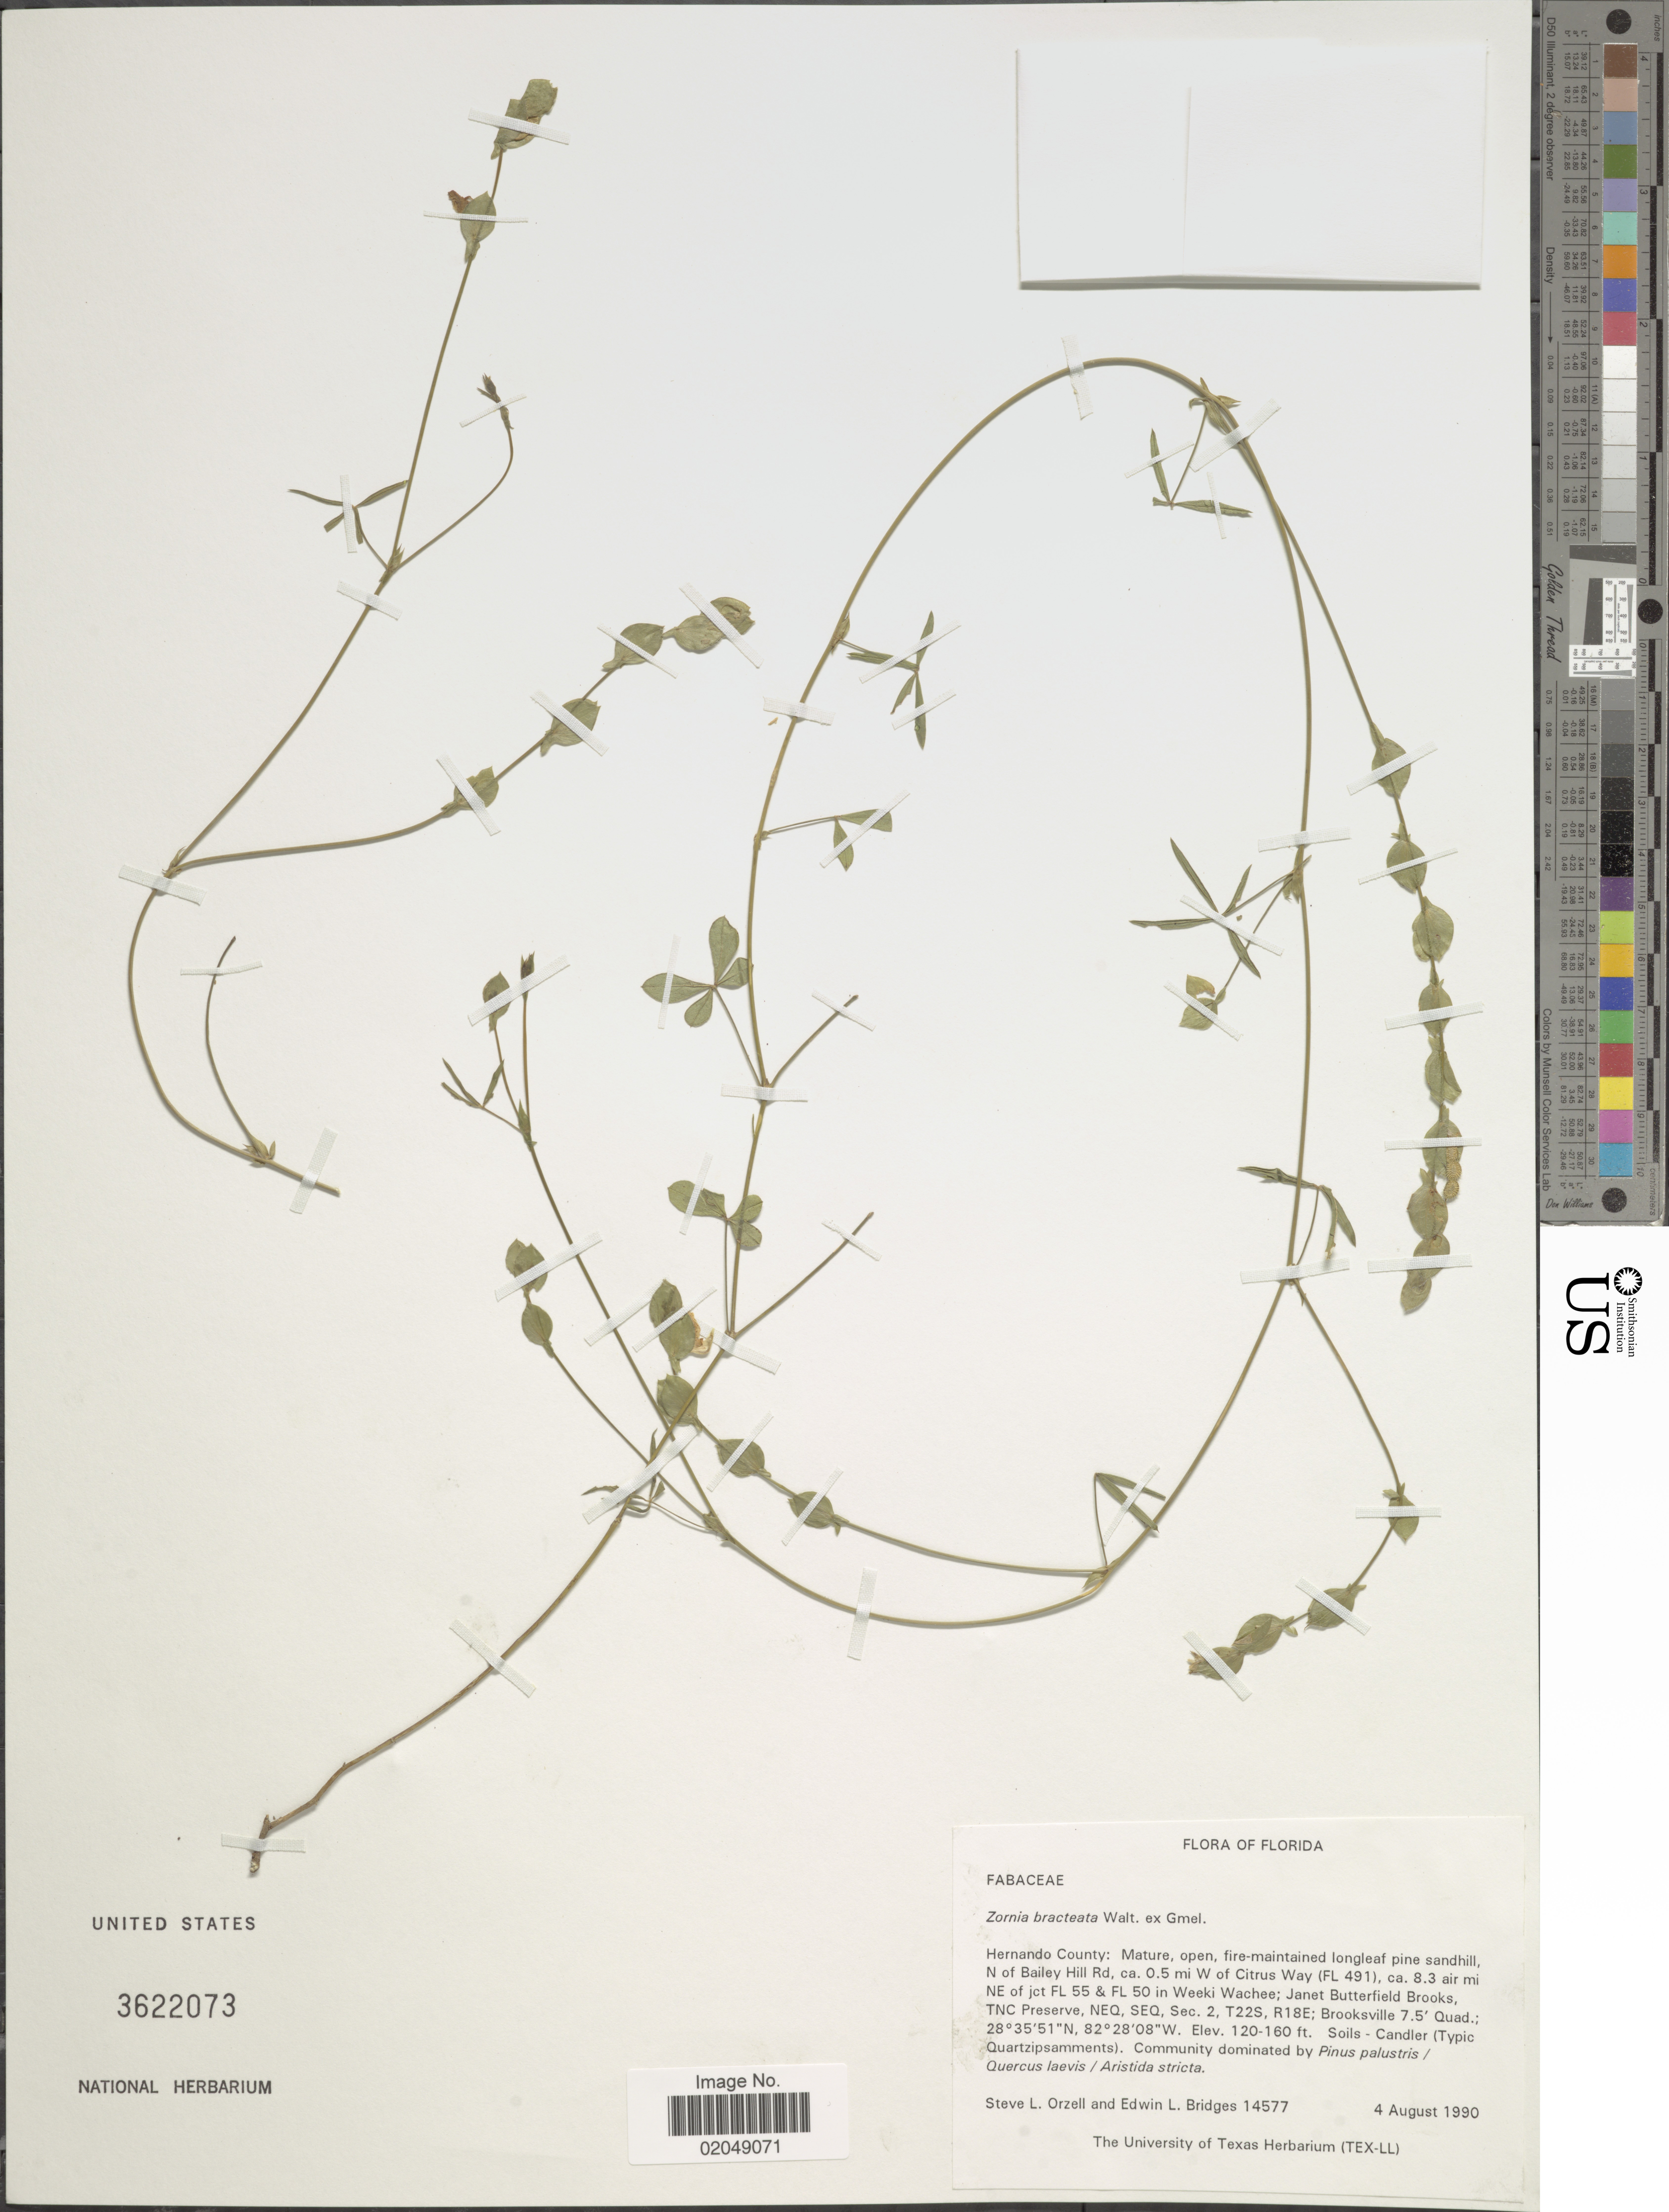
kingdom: Plantae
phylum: Tracheophyta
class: Magnoliopsida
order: Fabales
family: Fabaceae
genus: Zornia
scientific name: Zornia bracteata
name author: J.F. Gmel.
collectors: S. Orzell & E. Bridges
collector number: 14577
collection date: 1990-08-04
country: United States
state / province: Florida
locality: Hernando County, N of Bailey Hill Rd, ca 0.5 mi W of Citrus Way (F1 491), ca 8.3 air mi NE of jct F1 55 & F1 50 in Weeki Wachee, Janet Butterfield Brooks, TNC Preserve, NEQ, SEQ, Sec 2, T22S, R18E, Brooksville 7.5' Quad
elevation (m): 37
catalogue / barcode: US 3622073